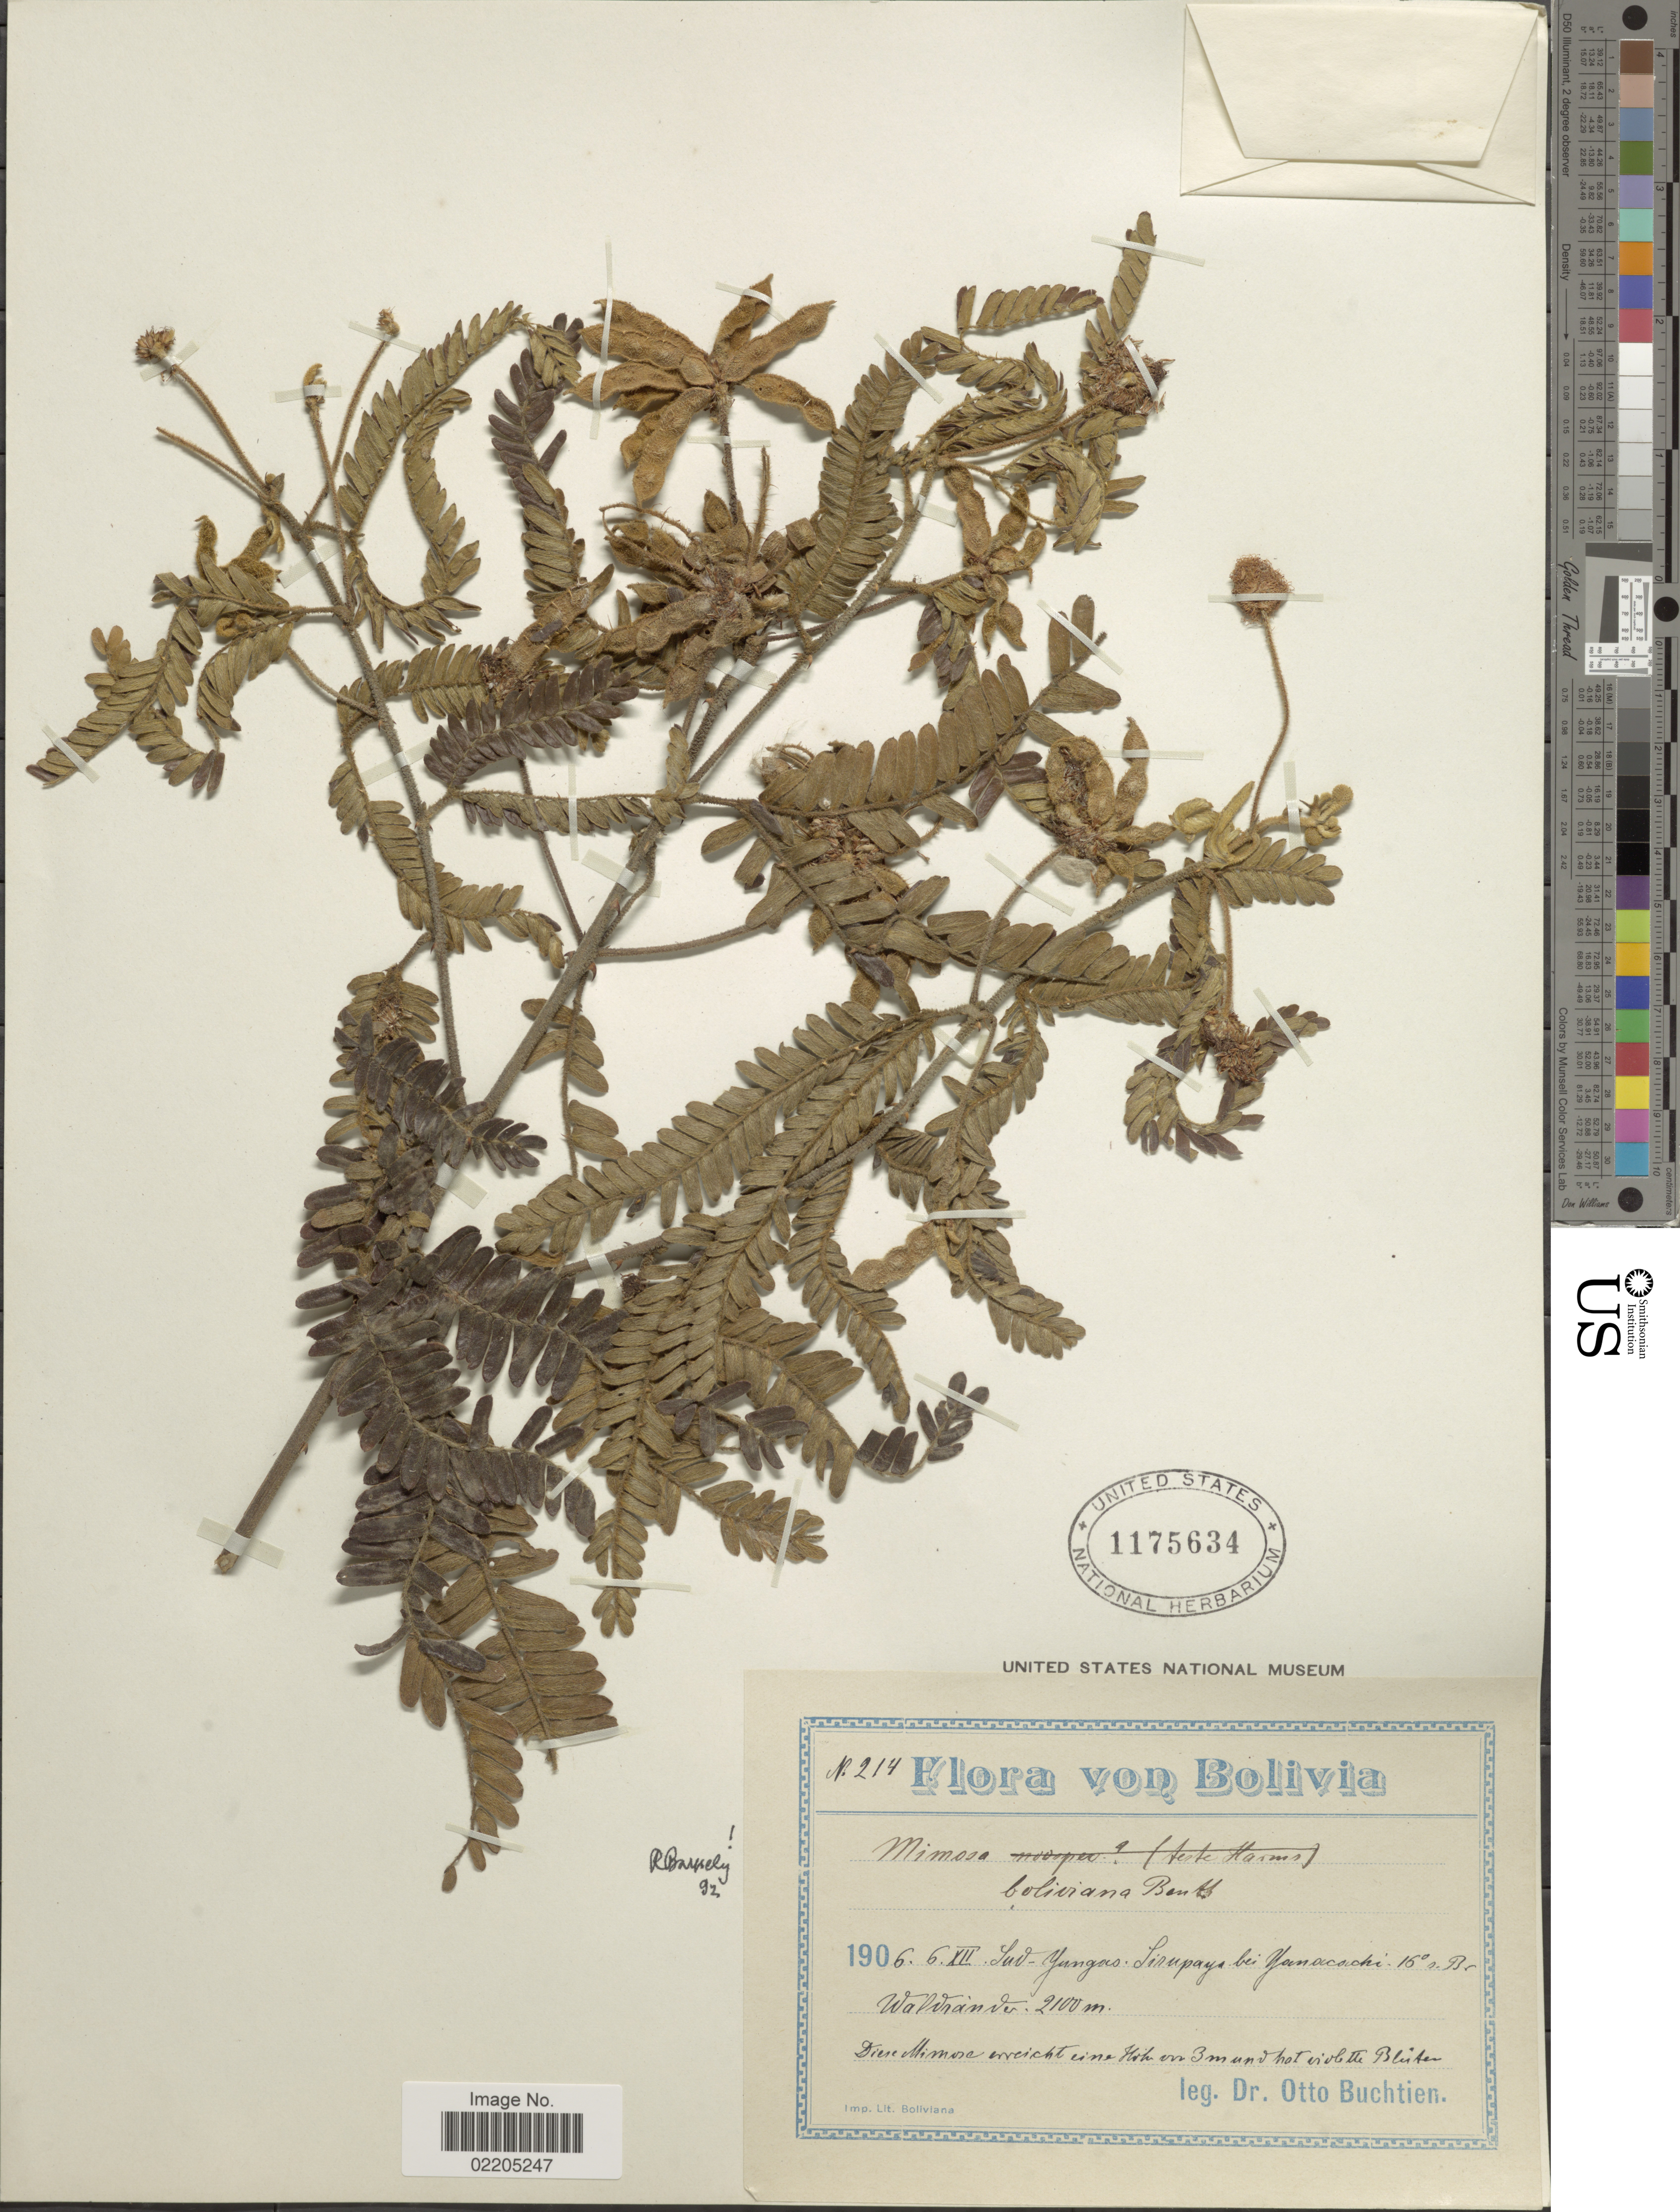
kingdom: Plantae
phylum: Tracheophyta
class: Magnoliopsida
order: Fabales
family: Fabaceae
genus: Mimosa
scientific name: Mimosa boliviana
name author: Benth.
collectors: O. Buchtien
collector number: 214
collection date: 1906-12-06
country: Bolivia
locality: Sud Yungas, Sirapaya bei Yanacachi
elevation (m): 2100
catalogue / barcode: US 1175634